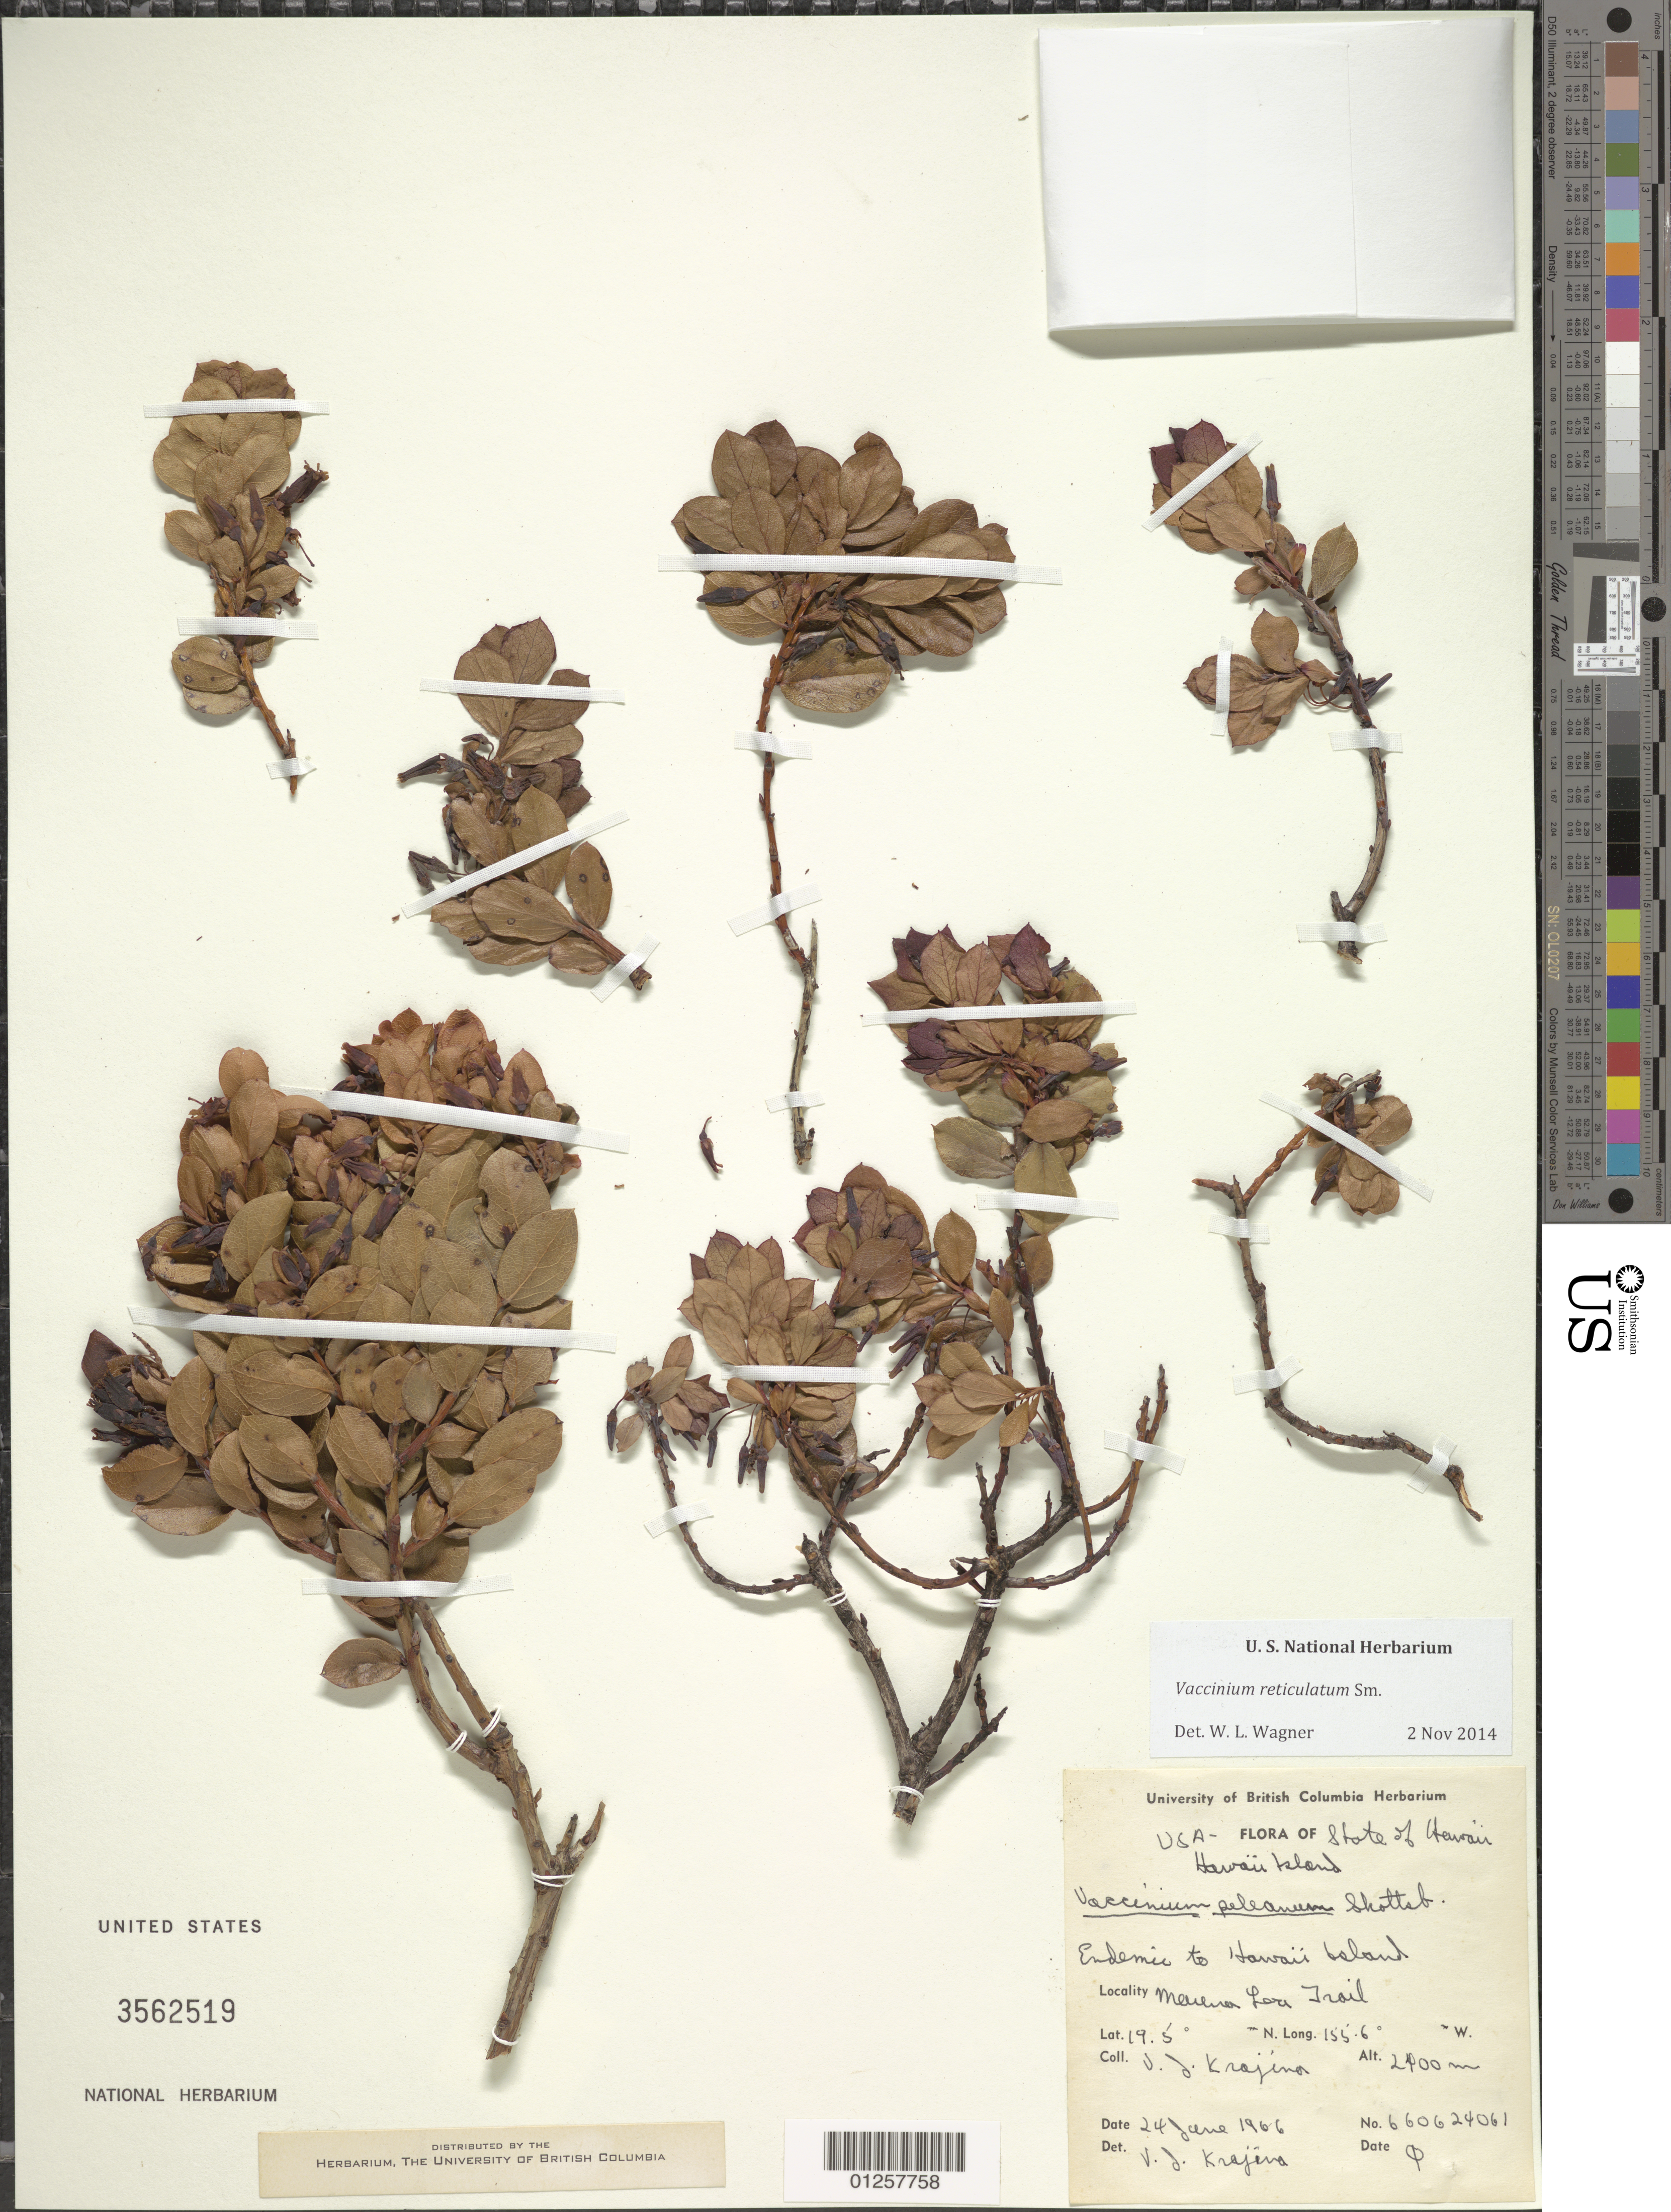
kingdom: Plantae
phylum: Tracheophyta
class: Magnoliopsida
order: Ericales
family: Ericaceae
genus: Vaccinium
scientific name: Vaccinium reticulatum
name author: Sm.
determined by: Wagner, W. L., (BOT), Smithsonian Institution - National Museum of Natural History (UNITED STATES)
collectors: V. Krajina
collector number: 660624061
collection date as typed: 24 Jun 1966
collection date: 1966-06-24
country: United States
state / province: Hawaii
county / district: Hawaii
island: Hawaii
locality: Mauna Loa trail.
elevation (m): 2400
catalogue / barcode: US 3562519